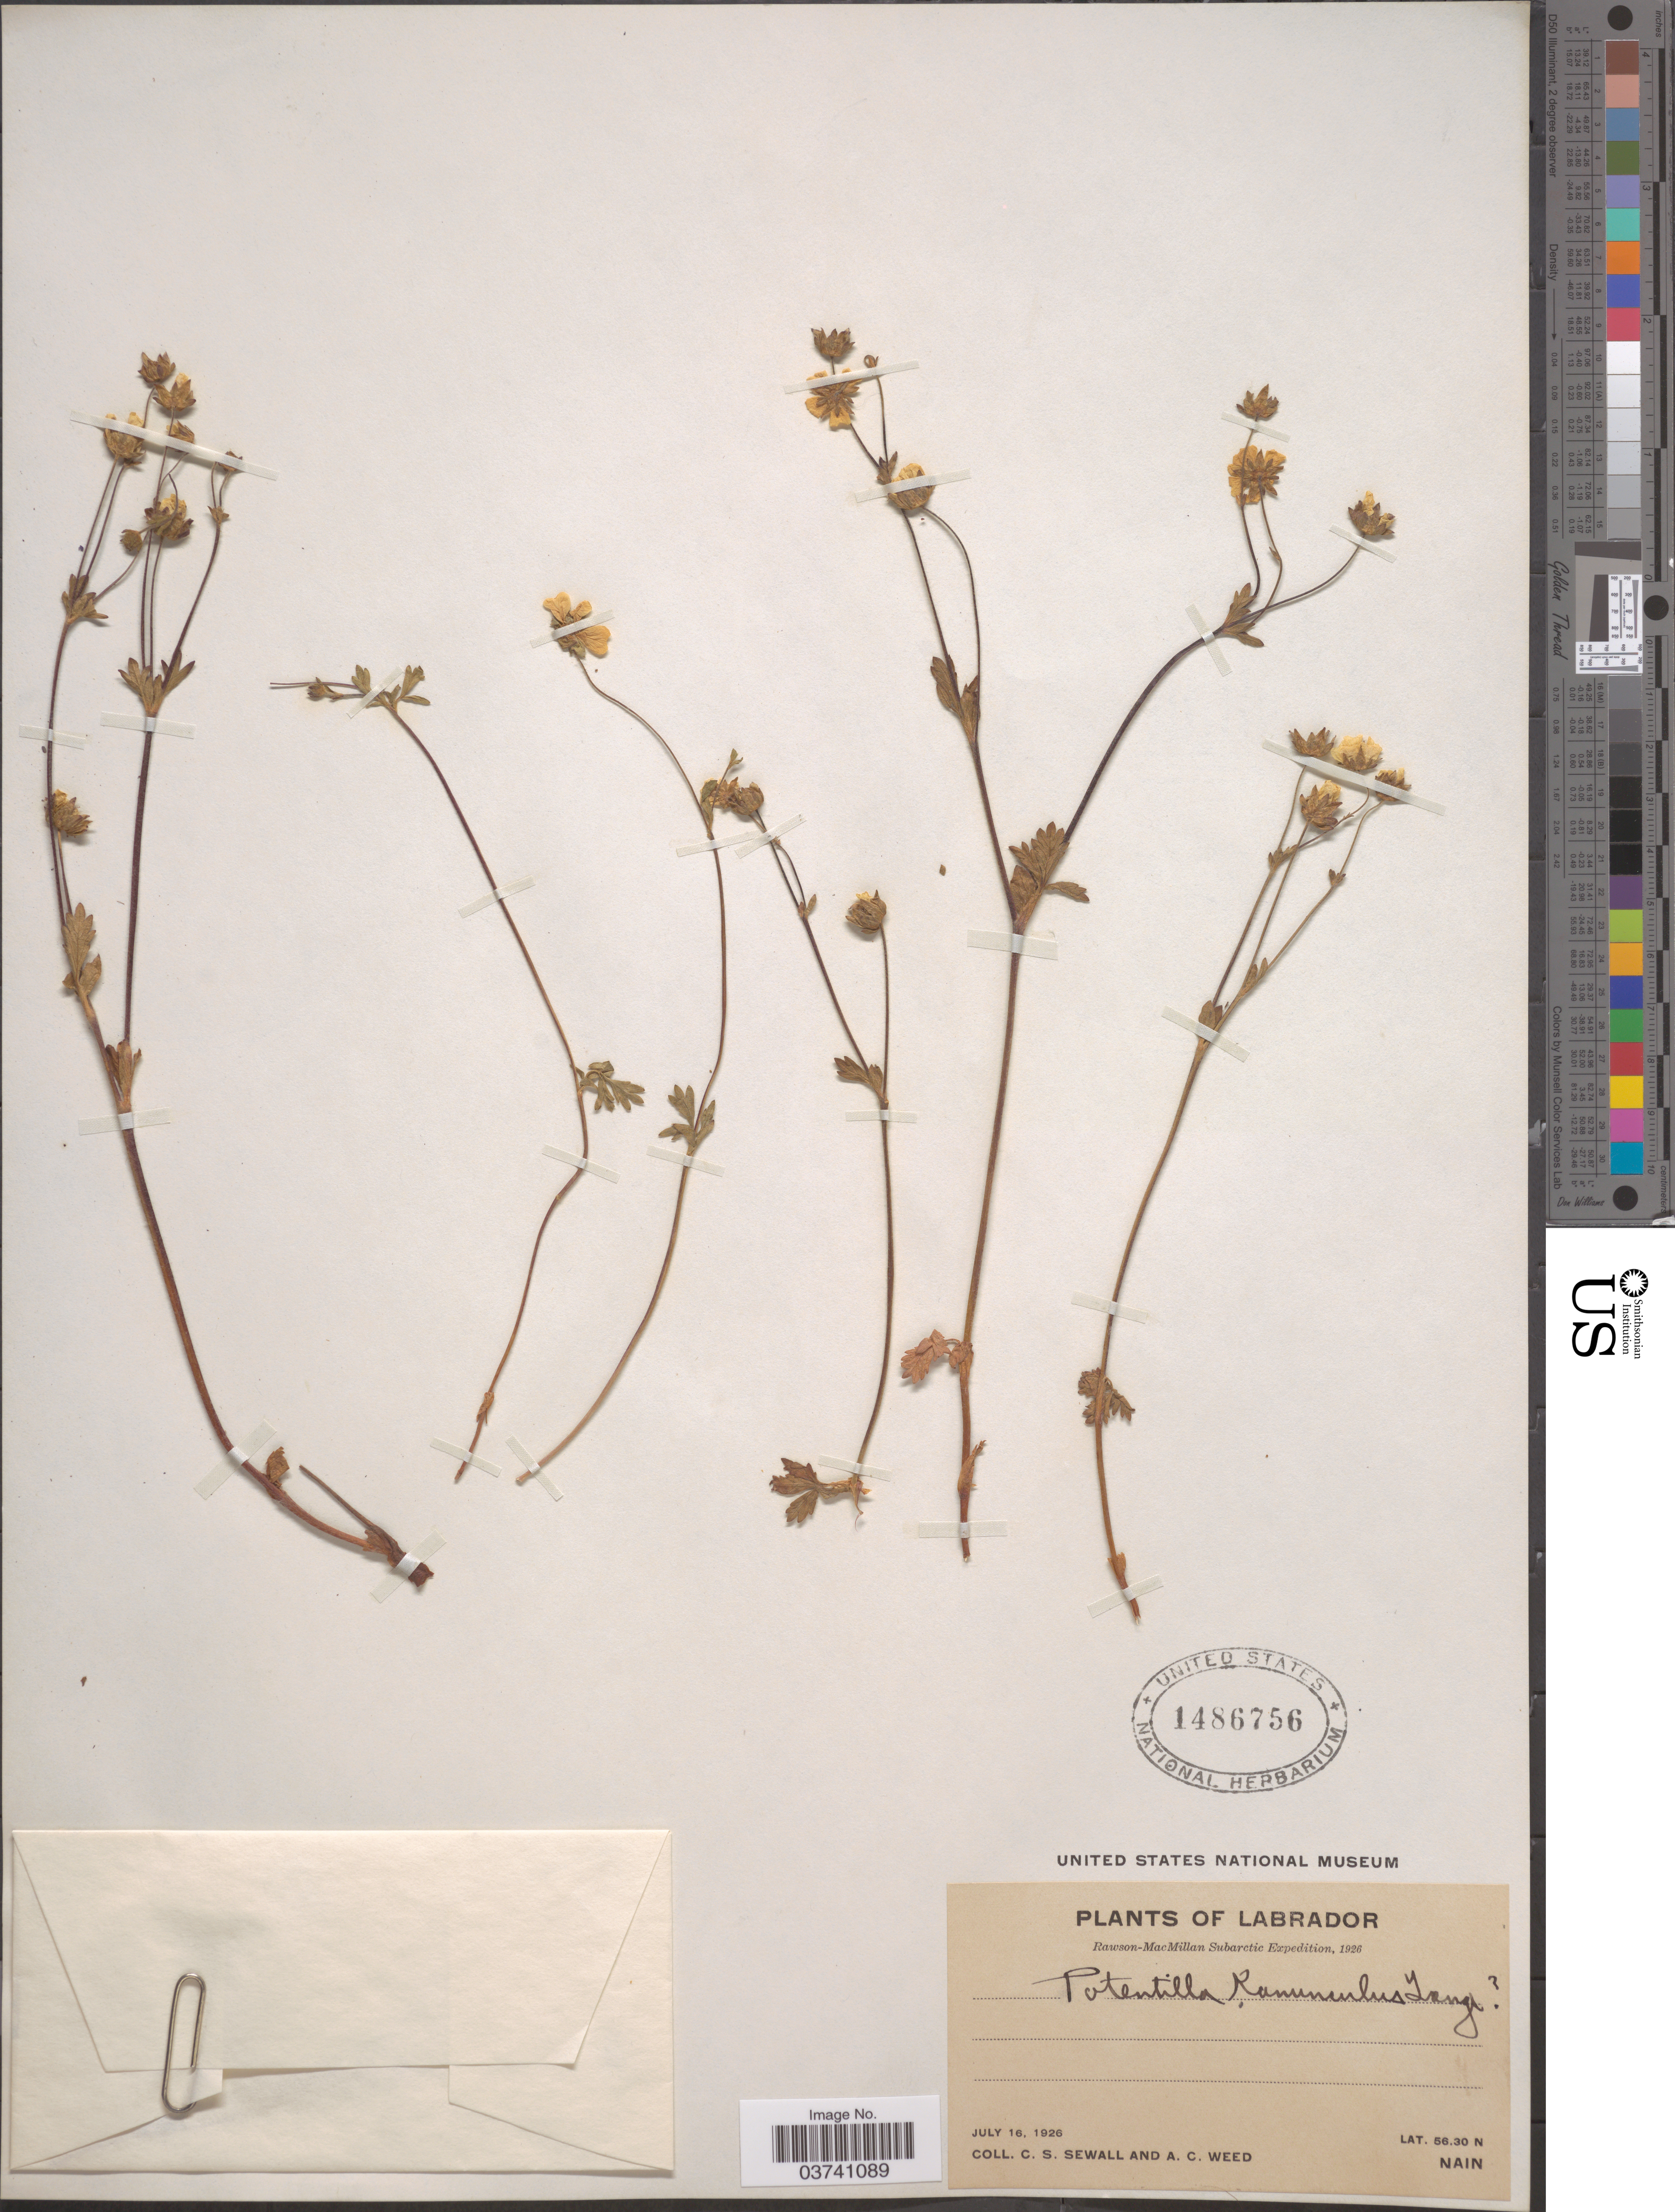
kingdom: Plantae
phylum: Tracheophyta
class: Magnoliopsida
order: Rosales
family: Rosaceae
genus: Potentilla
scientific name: Potentilla ranunculus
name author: Lange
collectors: C. Sewall & A. Weed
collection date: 1926-07-16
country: Canada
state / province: Newfoundland and Labrador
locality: Labrador. Nain.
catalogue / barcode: US 1486756